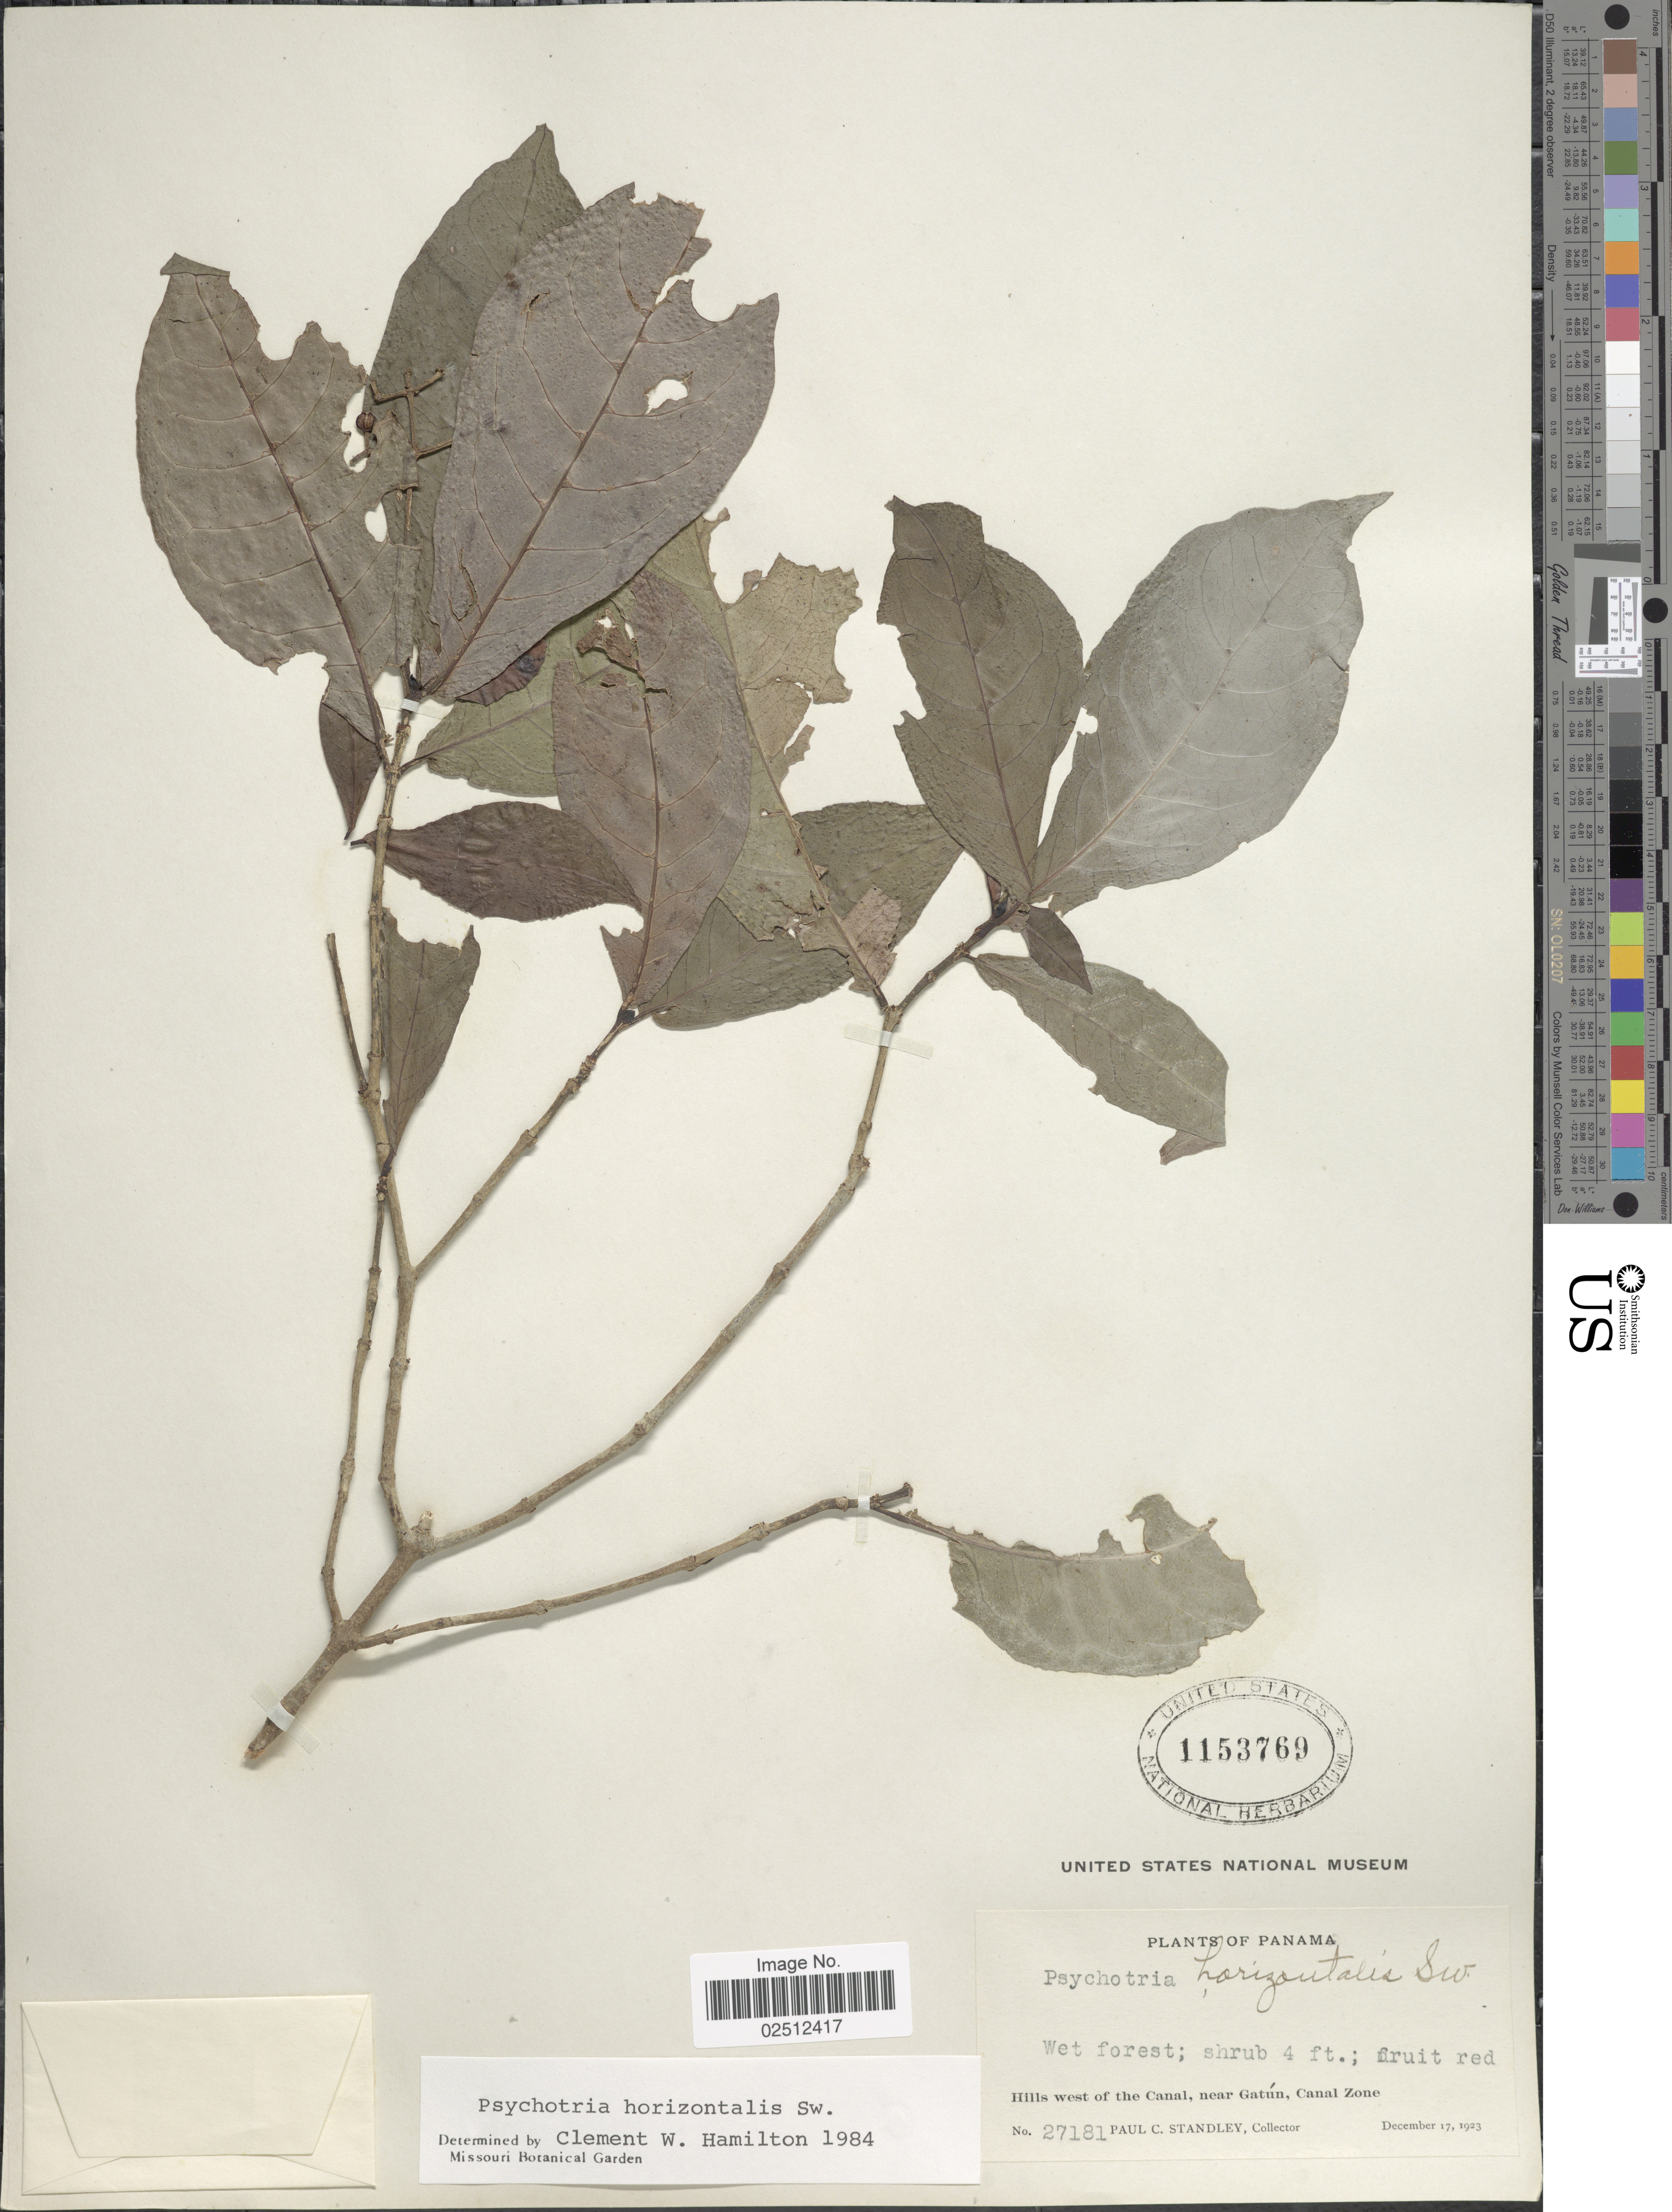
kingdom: Plantae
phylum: Tracheophyta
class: Magnoliopsida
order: Gentianales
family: Rubiaceae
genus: Psychotria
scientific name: Psychotria horizontalis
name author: Sw.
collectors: P. C. Standley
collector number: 27181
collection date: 1923-12-17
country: Panama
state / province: Colón / Panamá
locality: Hills west of the Canal, near Gatun, Canal Zone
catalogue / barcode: US 1153769